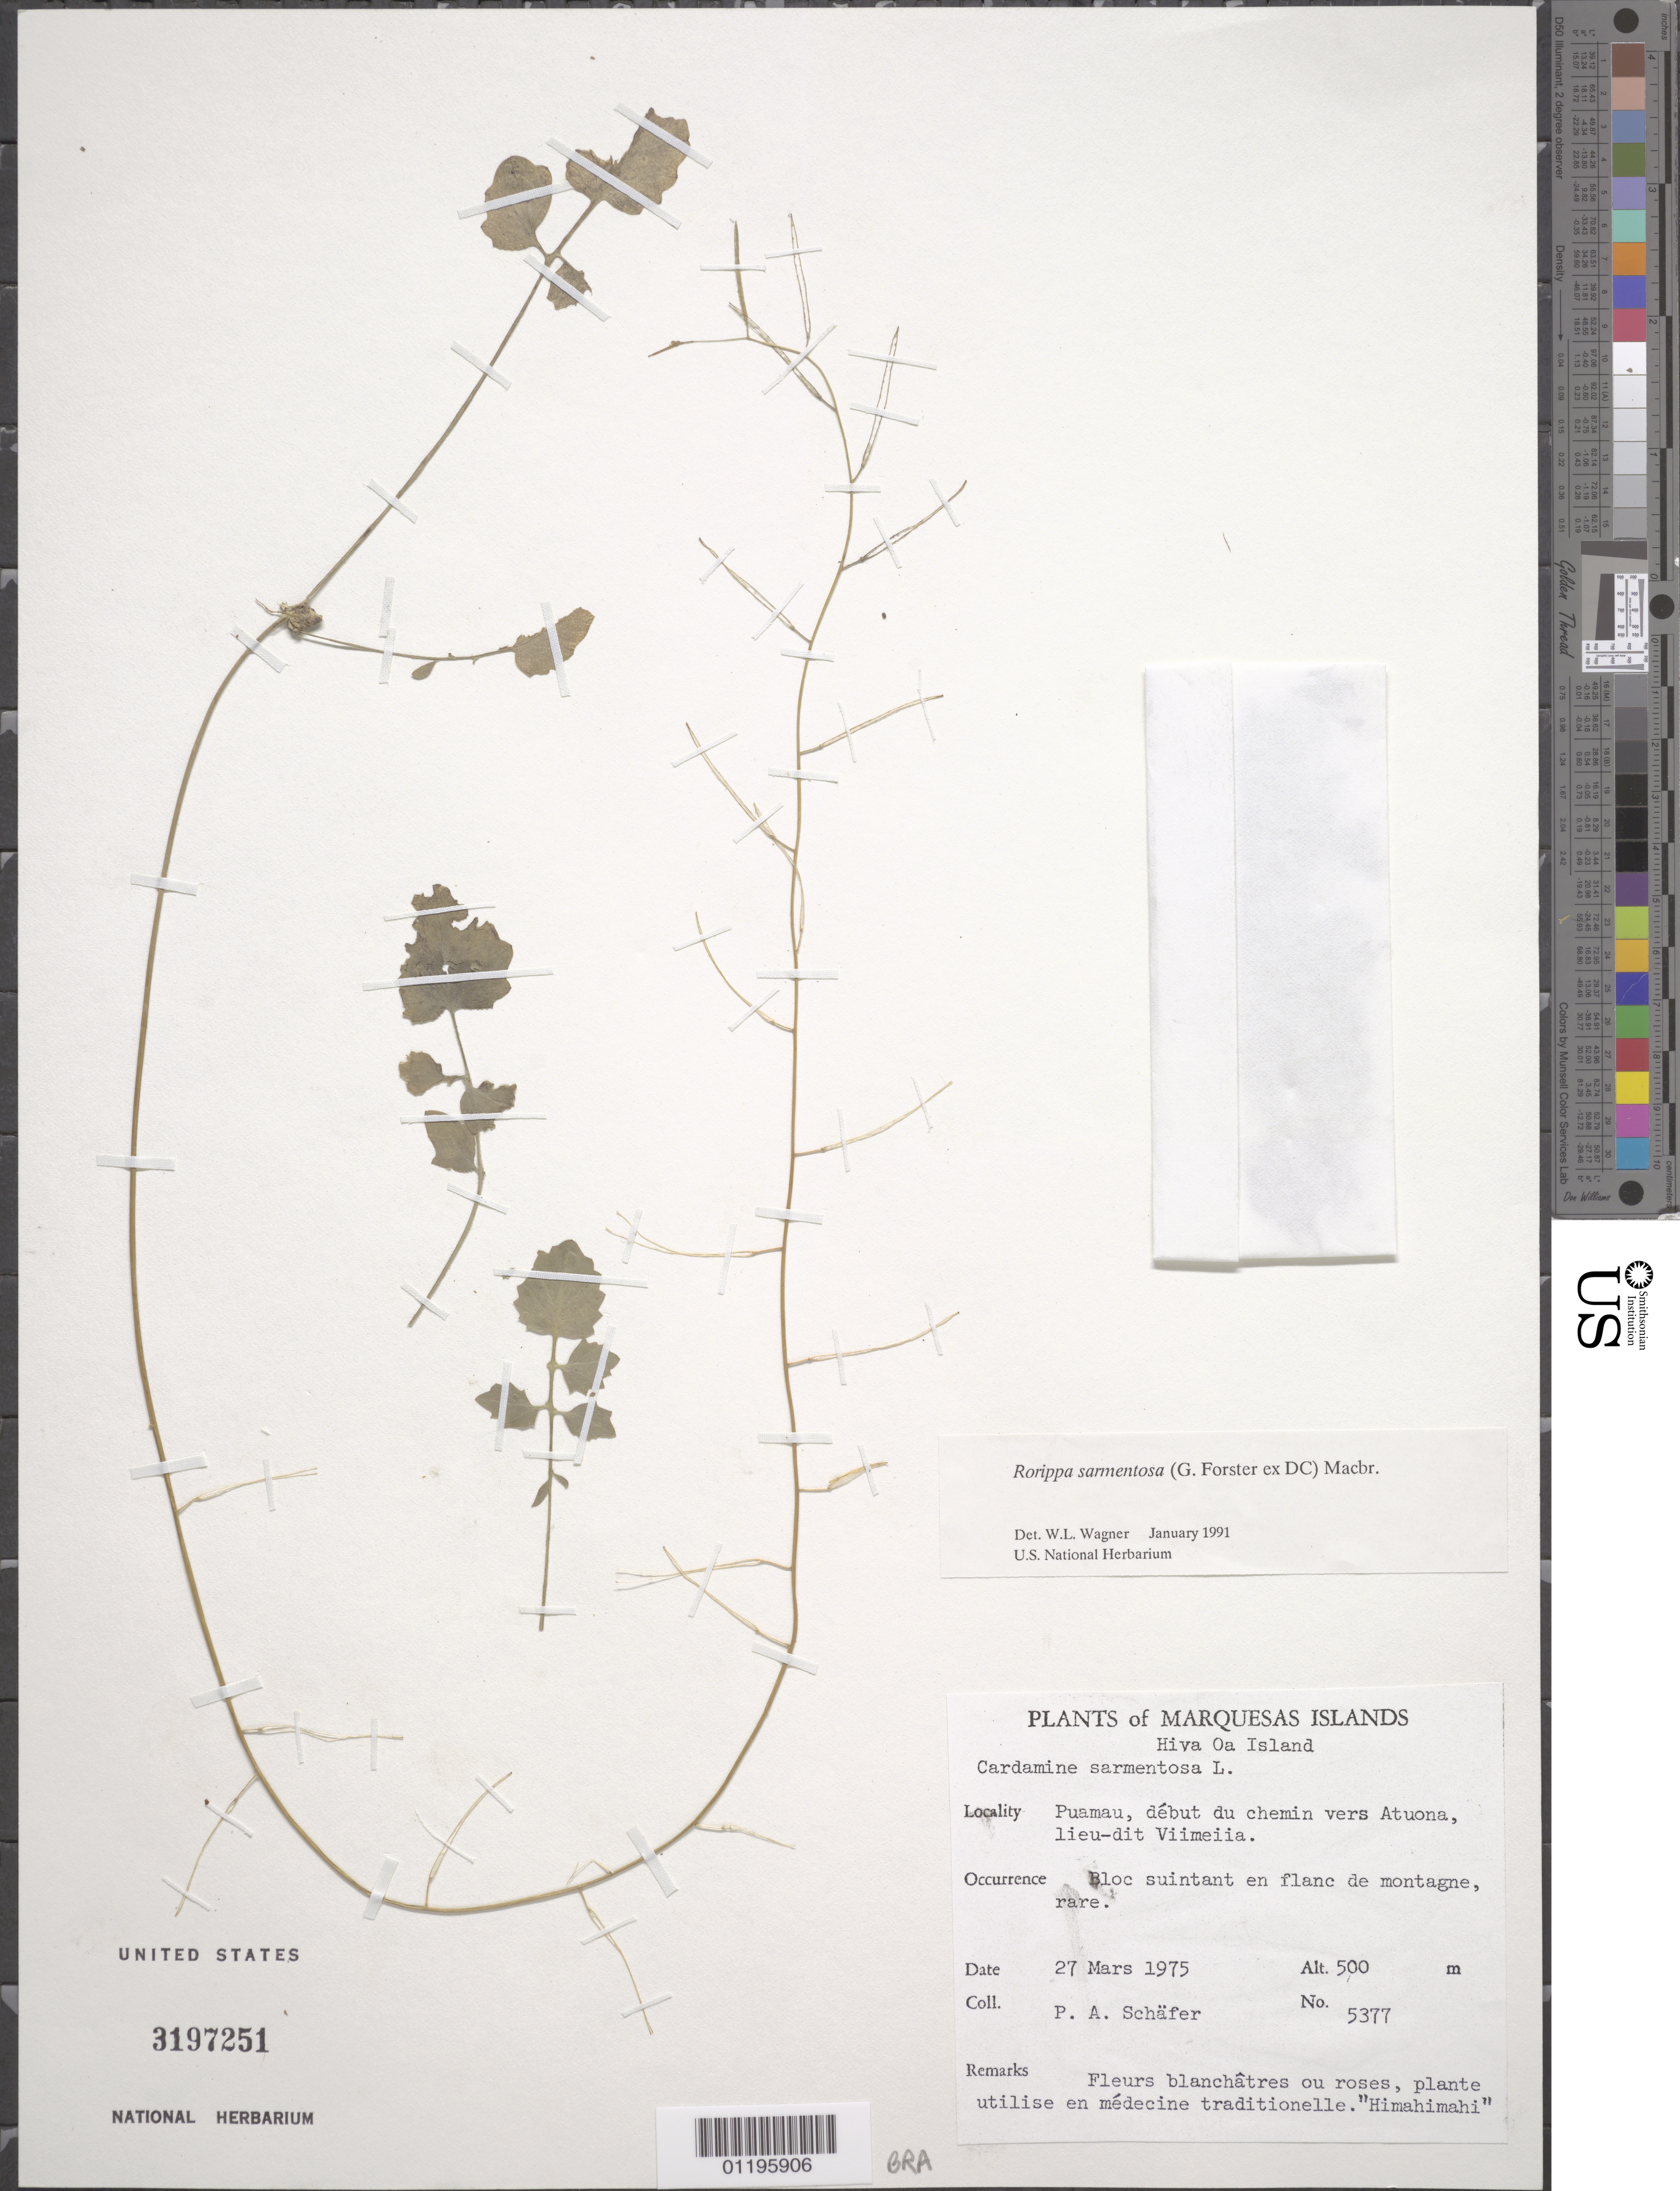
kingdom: Plantae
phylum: Tracheophyta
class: Magnoliopsida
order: Brassicales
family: Brassicaceae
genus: Rorippa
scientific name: Rorippa sarmentosa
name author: (Sol. ex G. Forst.) J.F. Macbr.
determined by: Wagner, W. L., (BOT), Smithsonian Institution - National Museum of Natural History (UNITED STATES)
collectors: P. A. Schäfer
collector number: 5377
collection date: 1975-03-27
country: French Polynesia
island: Hiva Oa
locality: Puamau, début du chemin vers Atuona, lieu dit Viimeiia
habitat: Bloc suintant en flanc de montagne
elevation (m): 500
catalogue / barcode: US 3197251